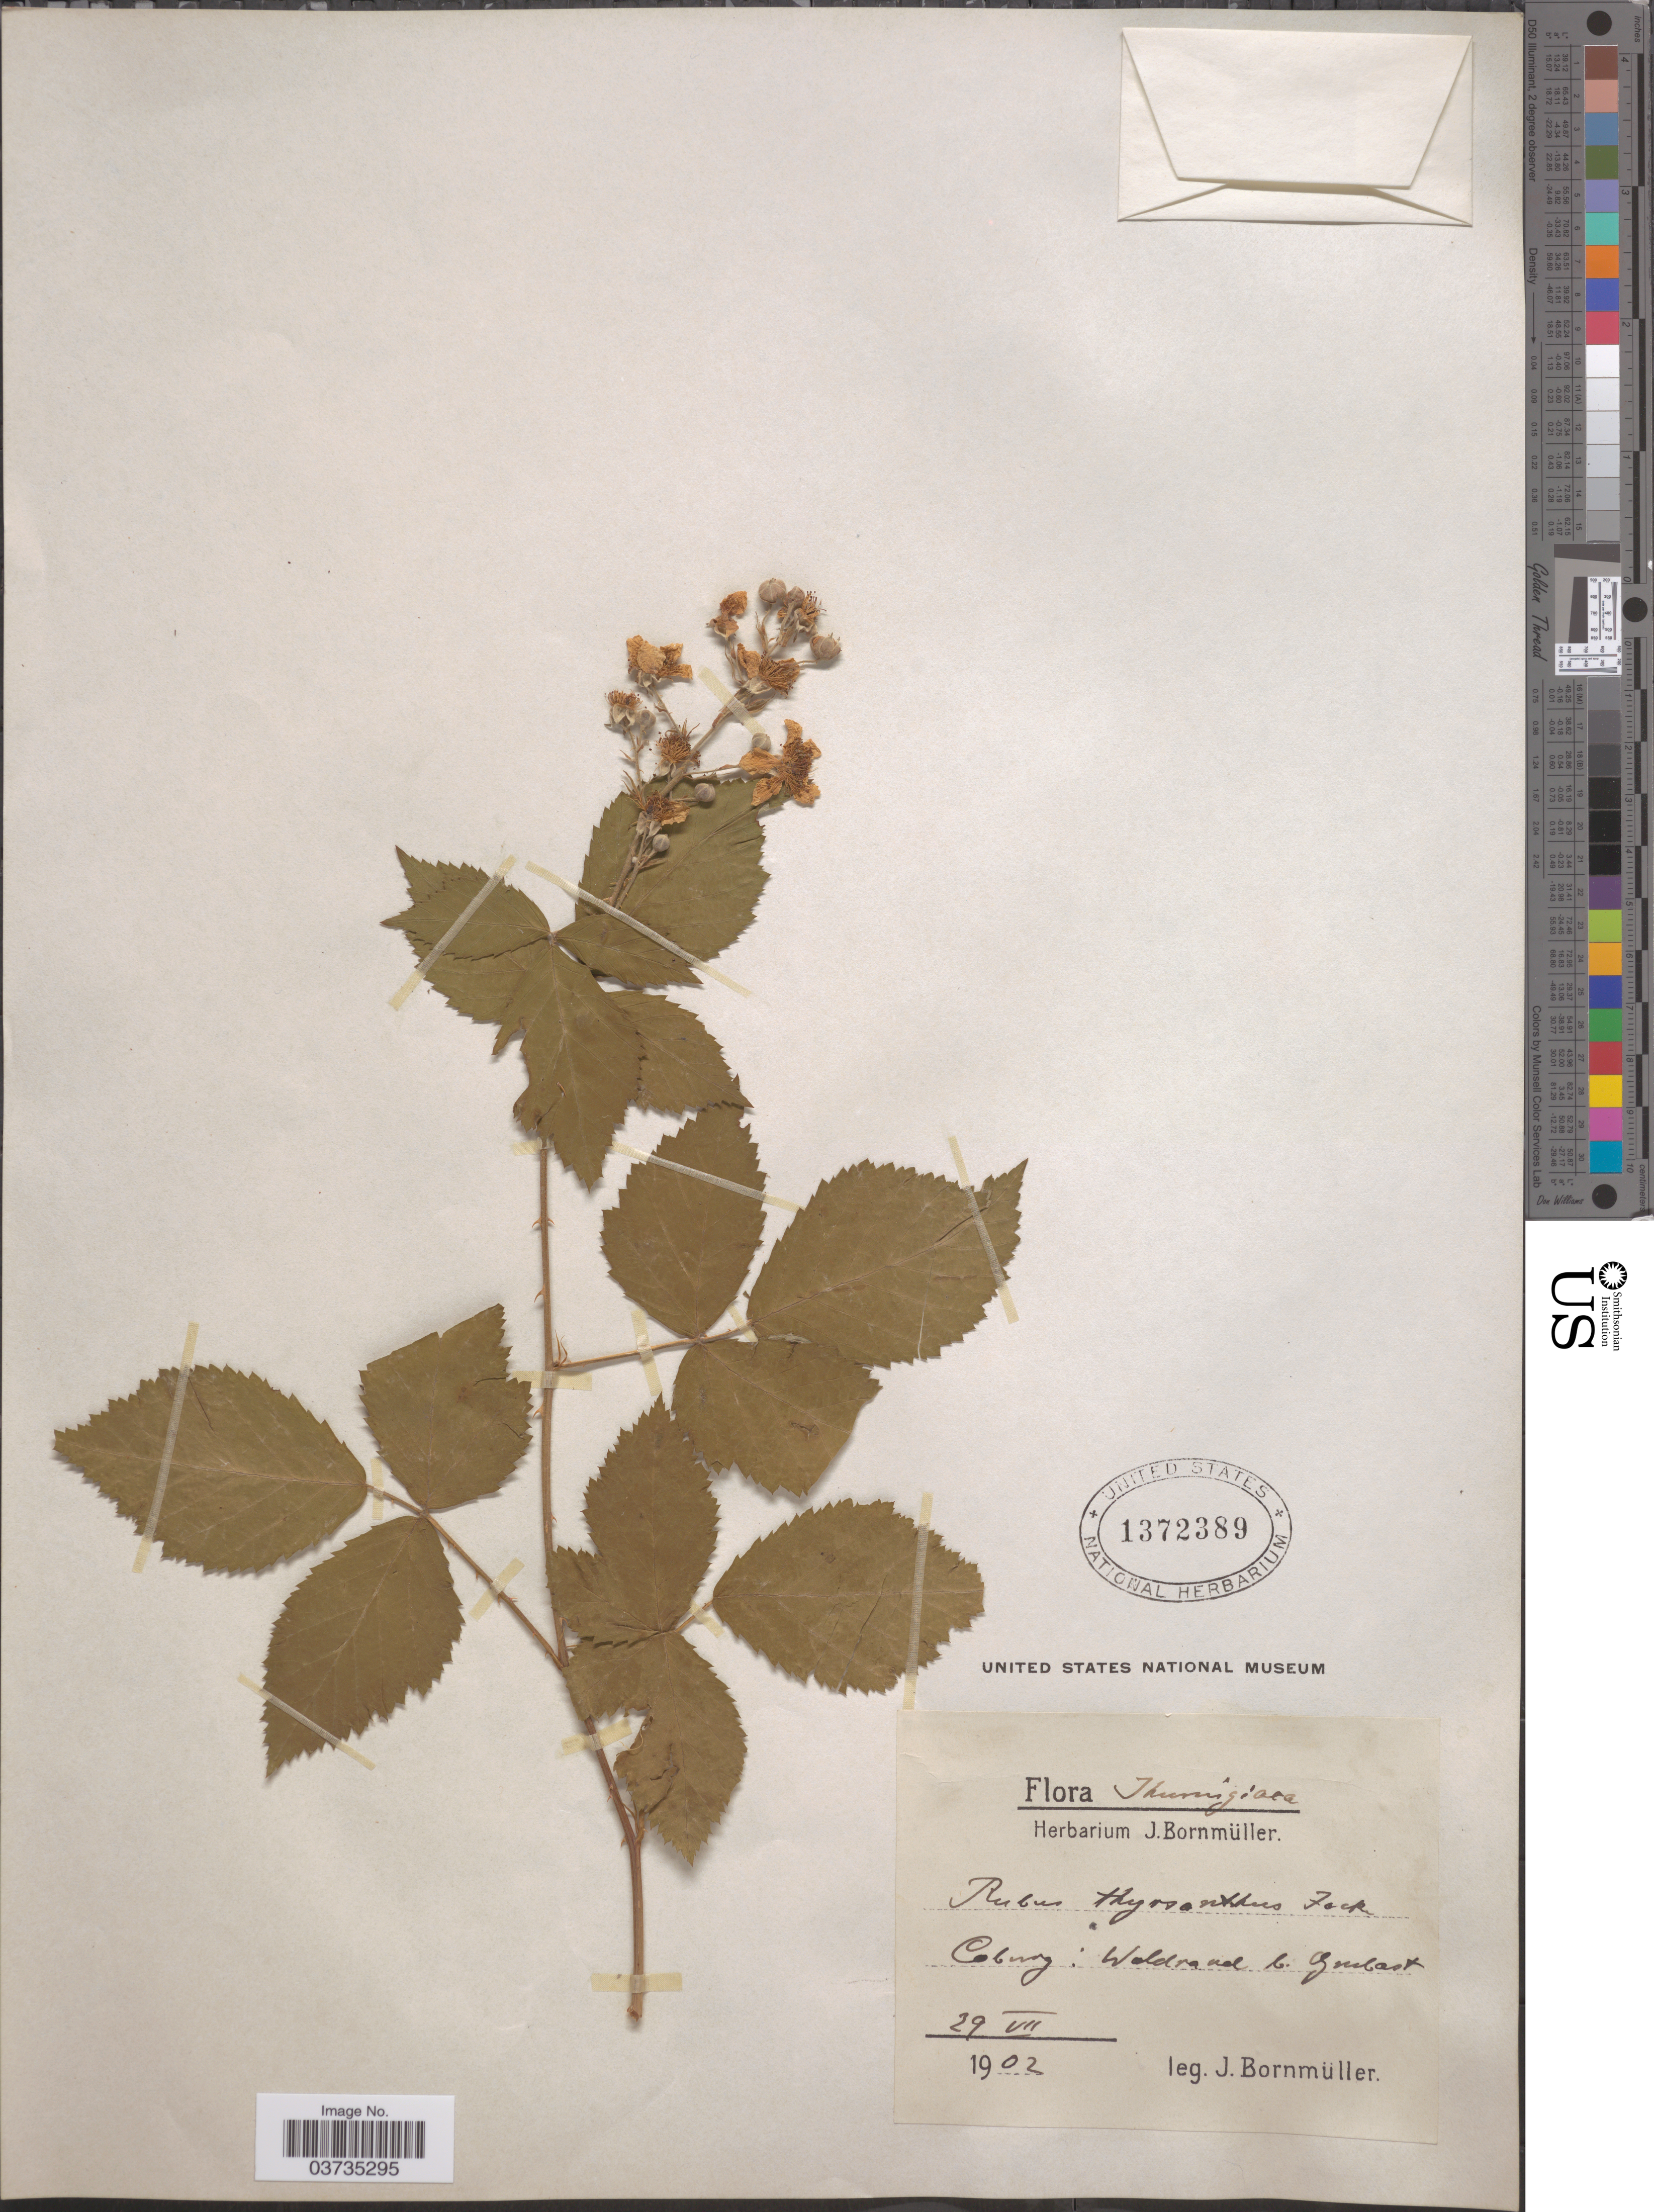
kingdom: Plantae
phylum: Tracheophyta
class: Magnoliopsida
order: Rosales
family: Rosaceae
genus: Rubus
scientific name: Rubus thyrsanthus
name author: Focke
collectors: J. Bornmüller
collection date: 1902-07-29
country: Germany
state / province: Thuringia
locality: Coburg: Waldrand b. Guelast. [interpreted]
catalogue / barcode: US 1372389